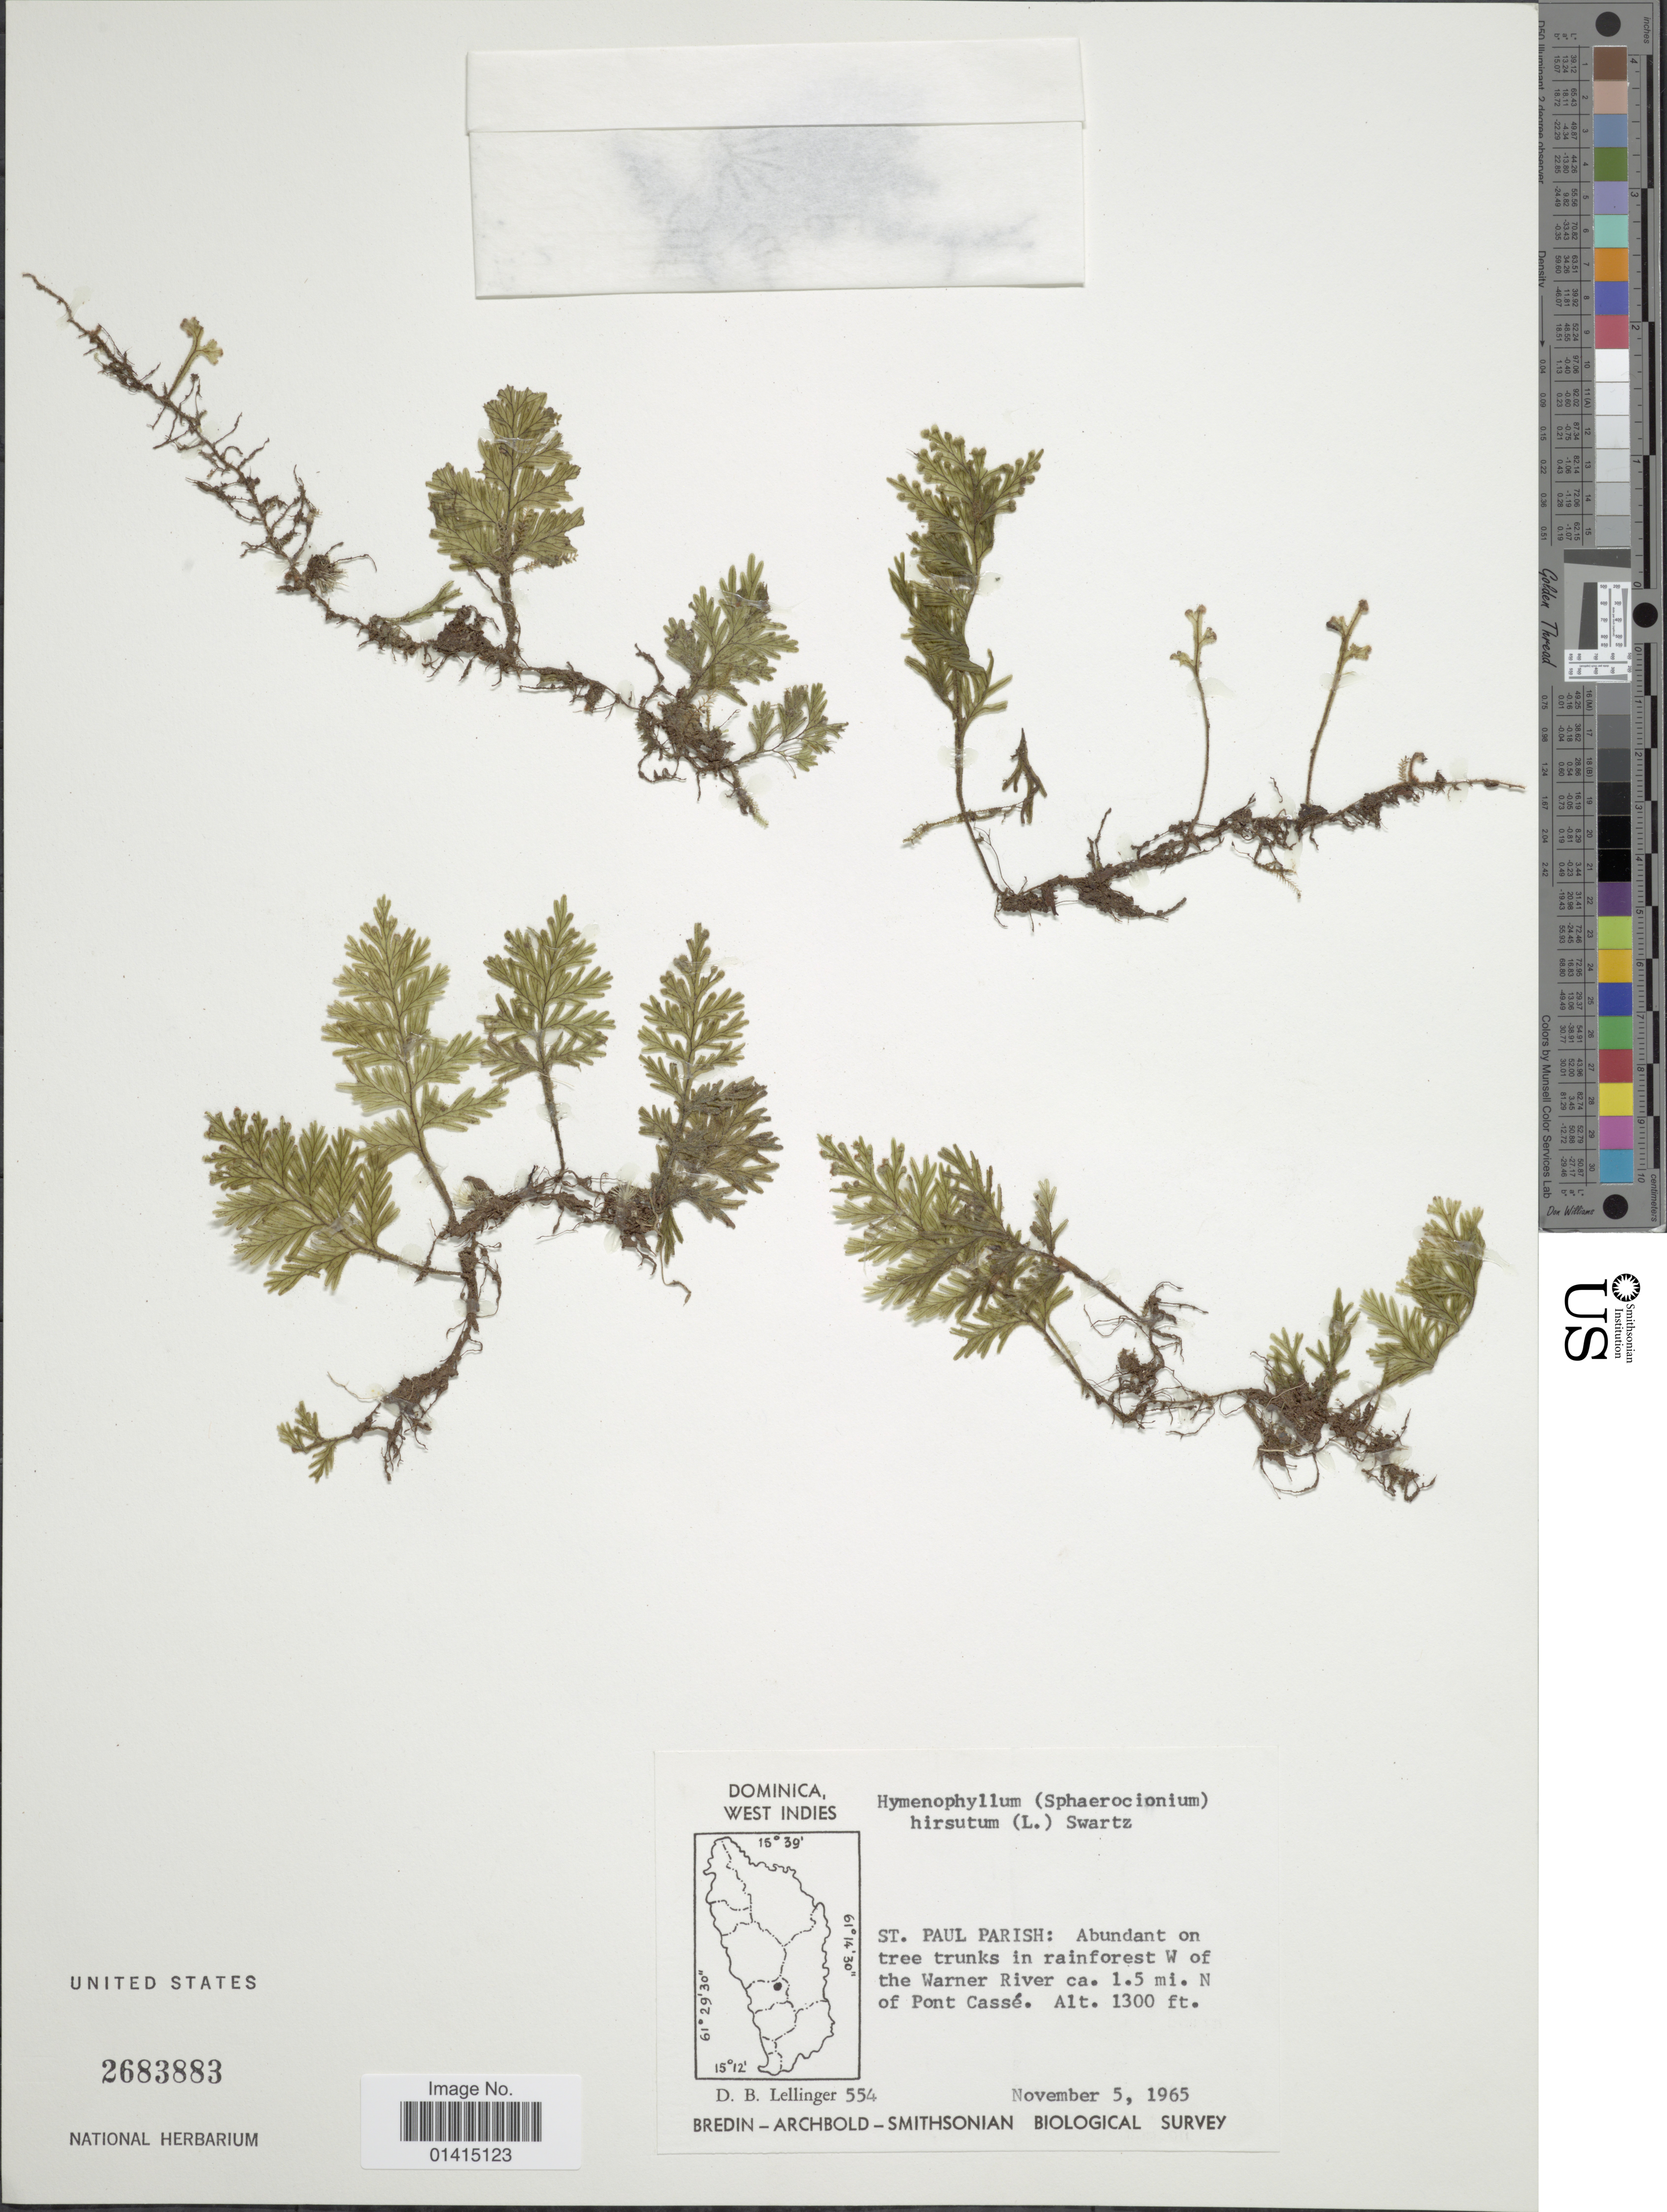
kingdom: Plantae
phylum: Tracheophyta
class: Polypodiopsida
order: Hymenophyllales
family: Hymenophyllaceae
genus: Hymenophyllum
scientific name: Hymenophyllum hirsutum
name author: (L.) Sw.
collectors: D. B. Lellinger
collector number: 554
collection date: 1965-11-05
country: Dominica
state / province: St. Paul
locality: West Indies, St. Paul Parish: abundant on tree trunks in rainforest W of the Warner River ca. 1.5 mi. N of Pont Cassé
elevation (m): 396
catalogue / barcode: US 2683883